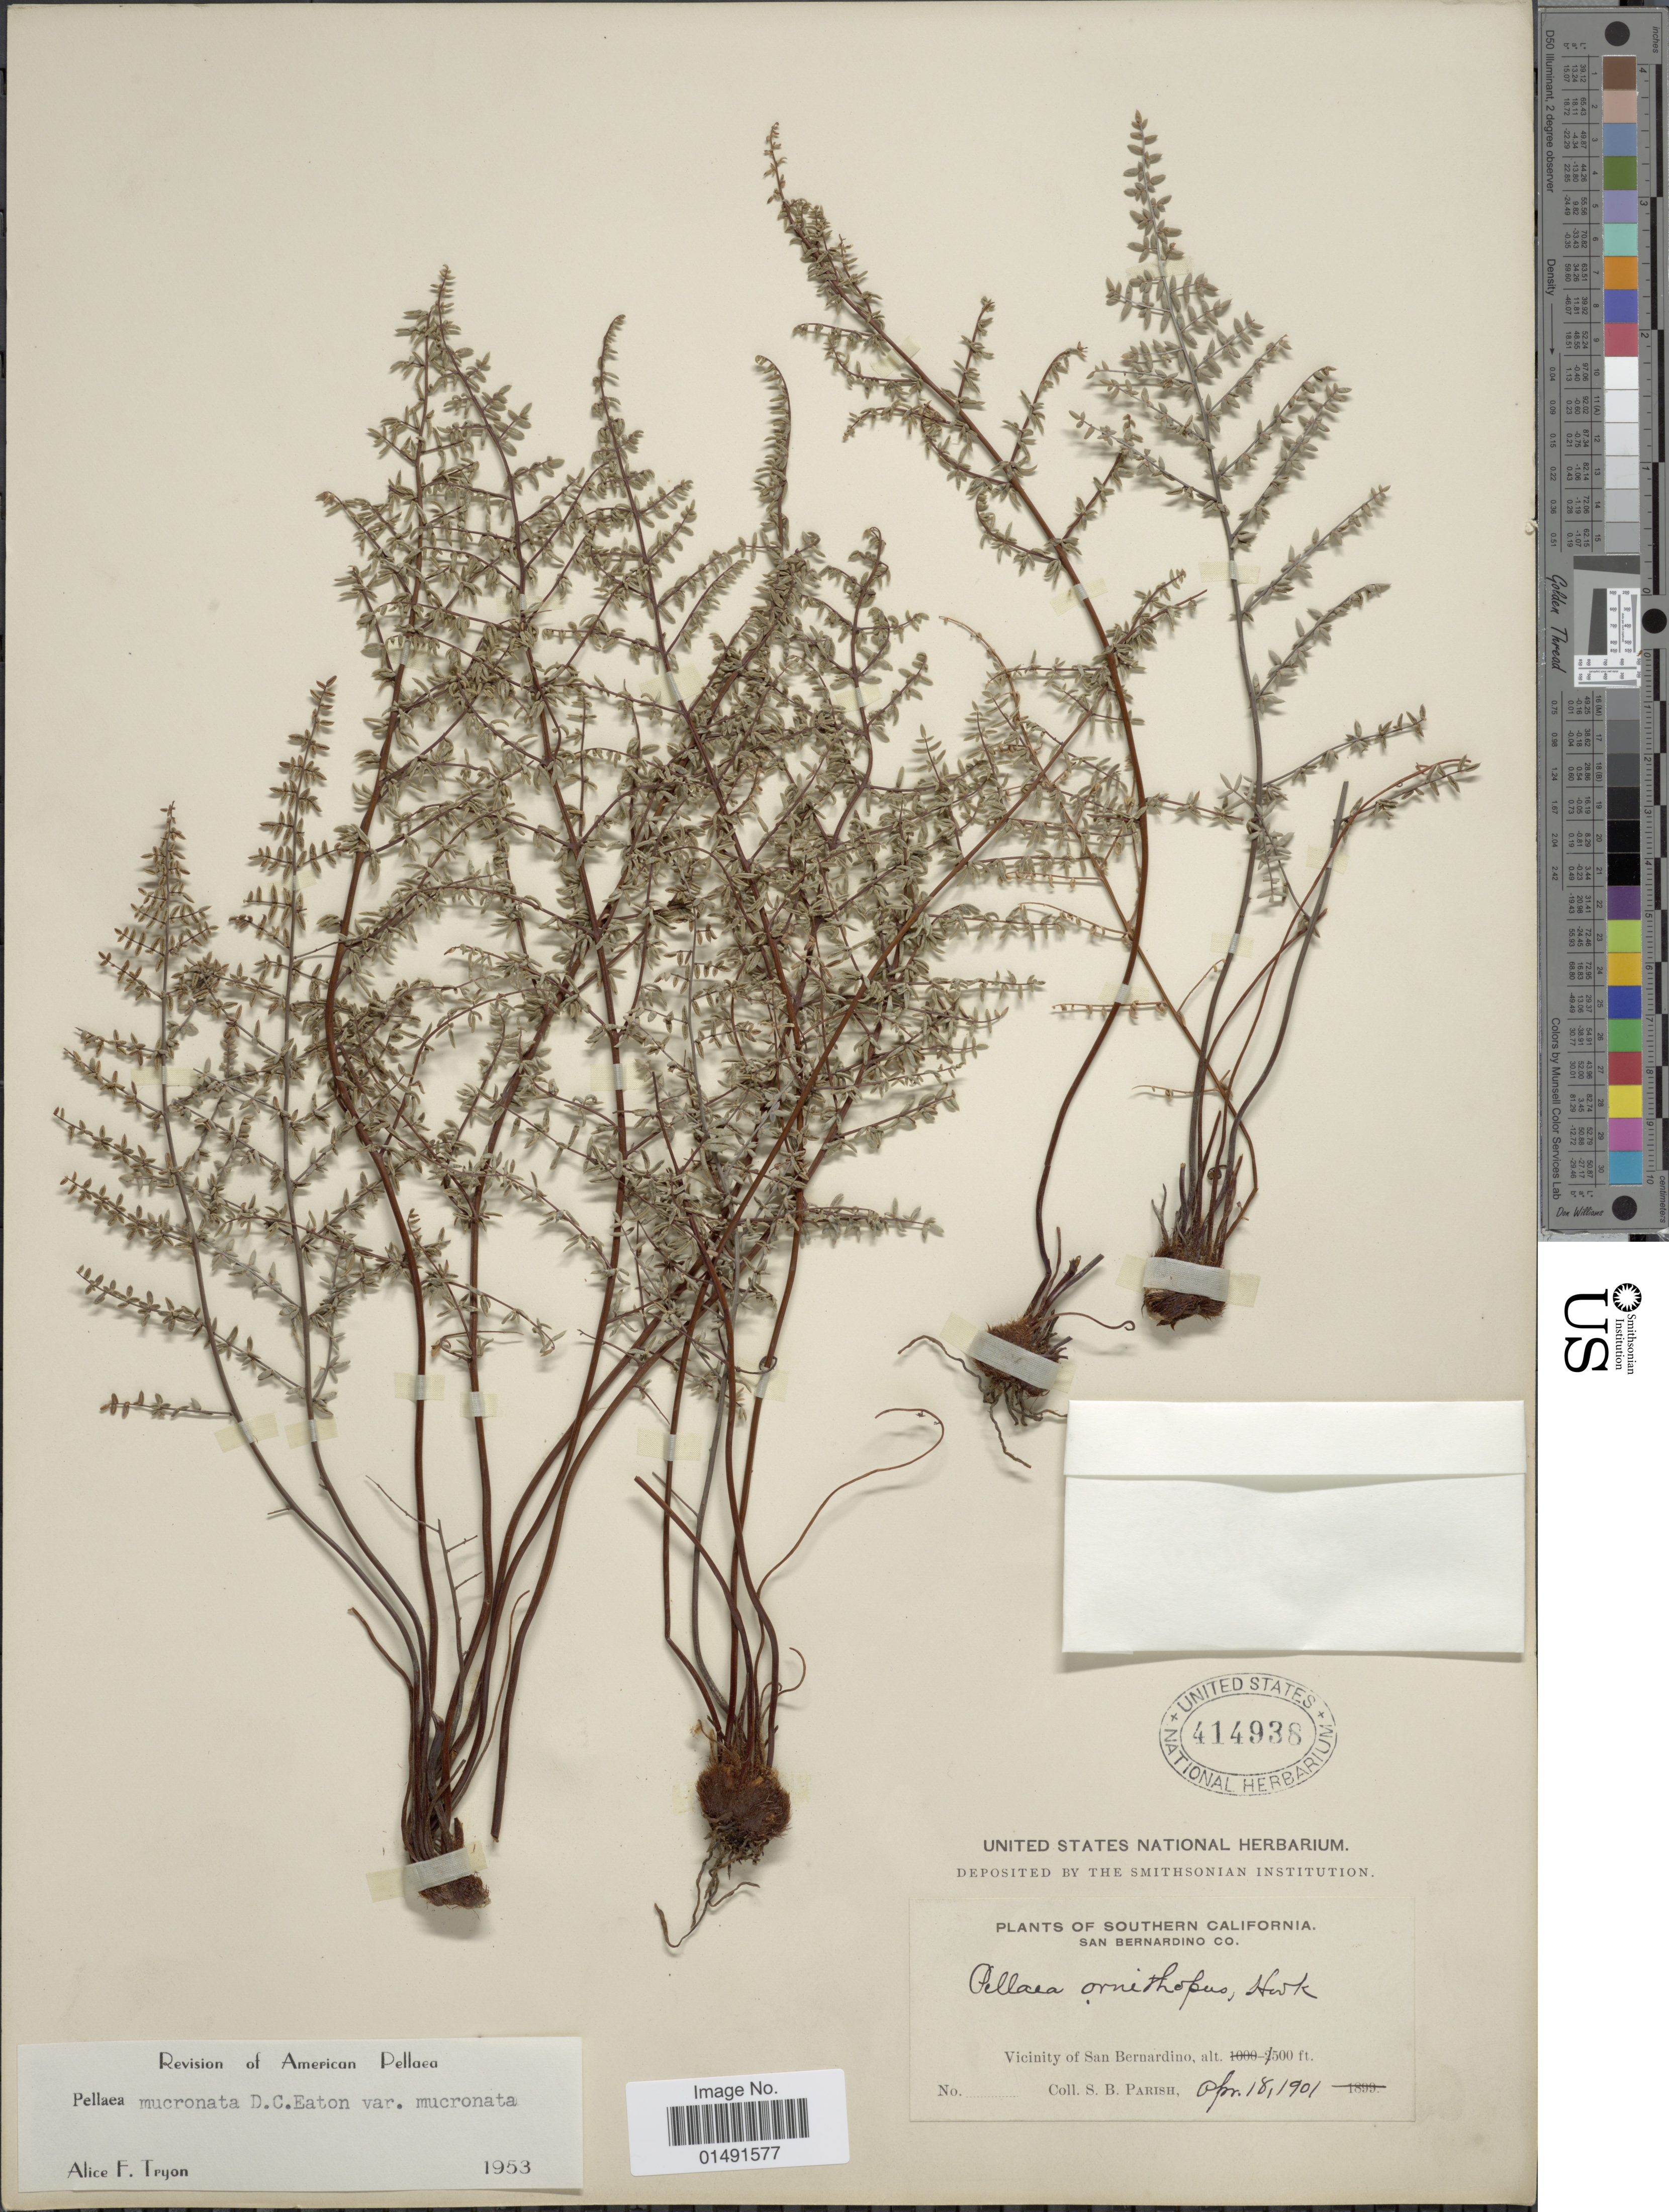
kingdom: Plantae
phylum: Tracheophyta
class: Polypodiopsida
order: Polypodiales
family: Pteridaceae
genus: Pellaea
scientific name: Pellaea mucronata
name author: (D.C. Eaton) D.C. Eaton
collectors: S. B. Parish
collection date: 1901-04-18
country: United States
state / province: California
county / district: San Bernardino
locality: Southern California, San Bernardino Co, Vicinity of San Bernanrdino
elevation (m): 457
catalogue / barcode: US 414938